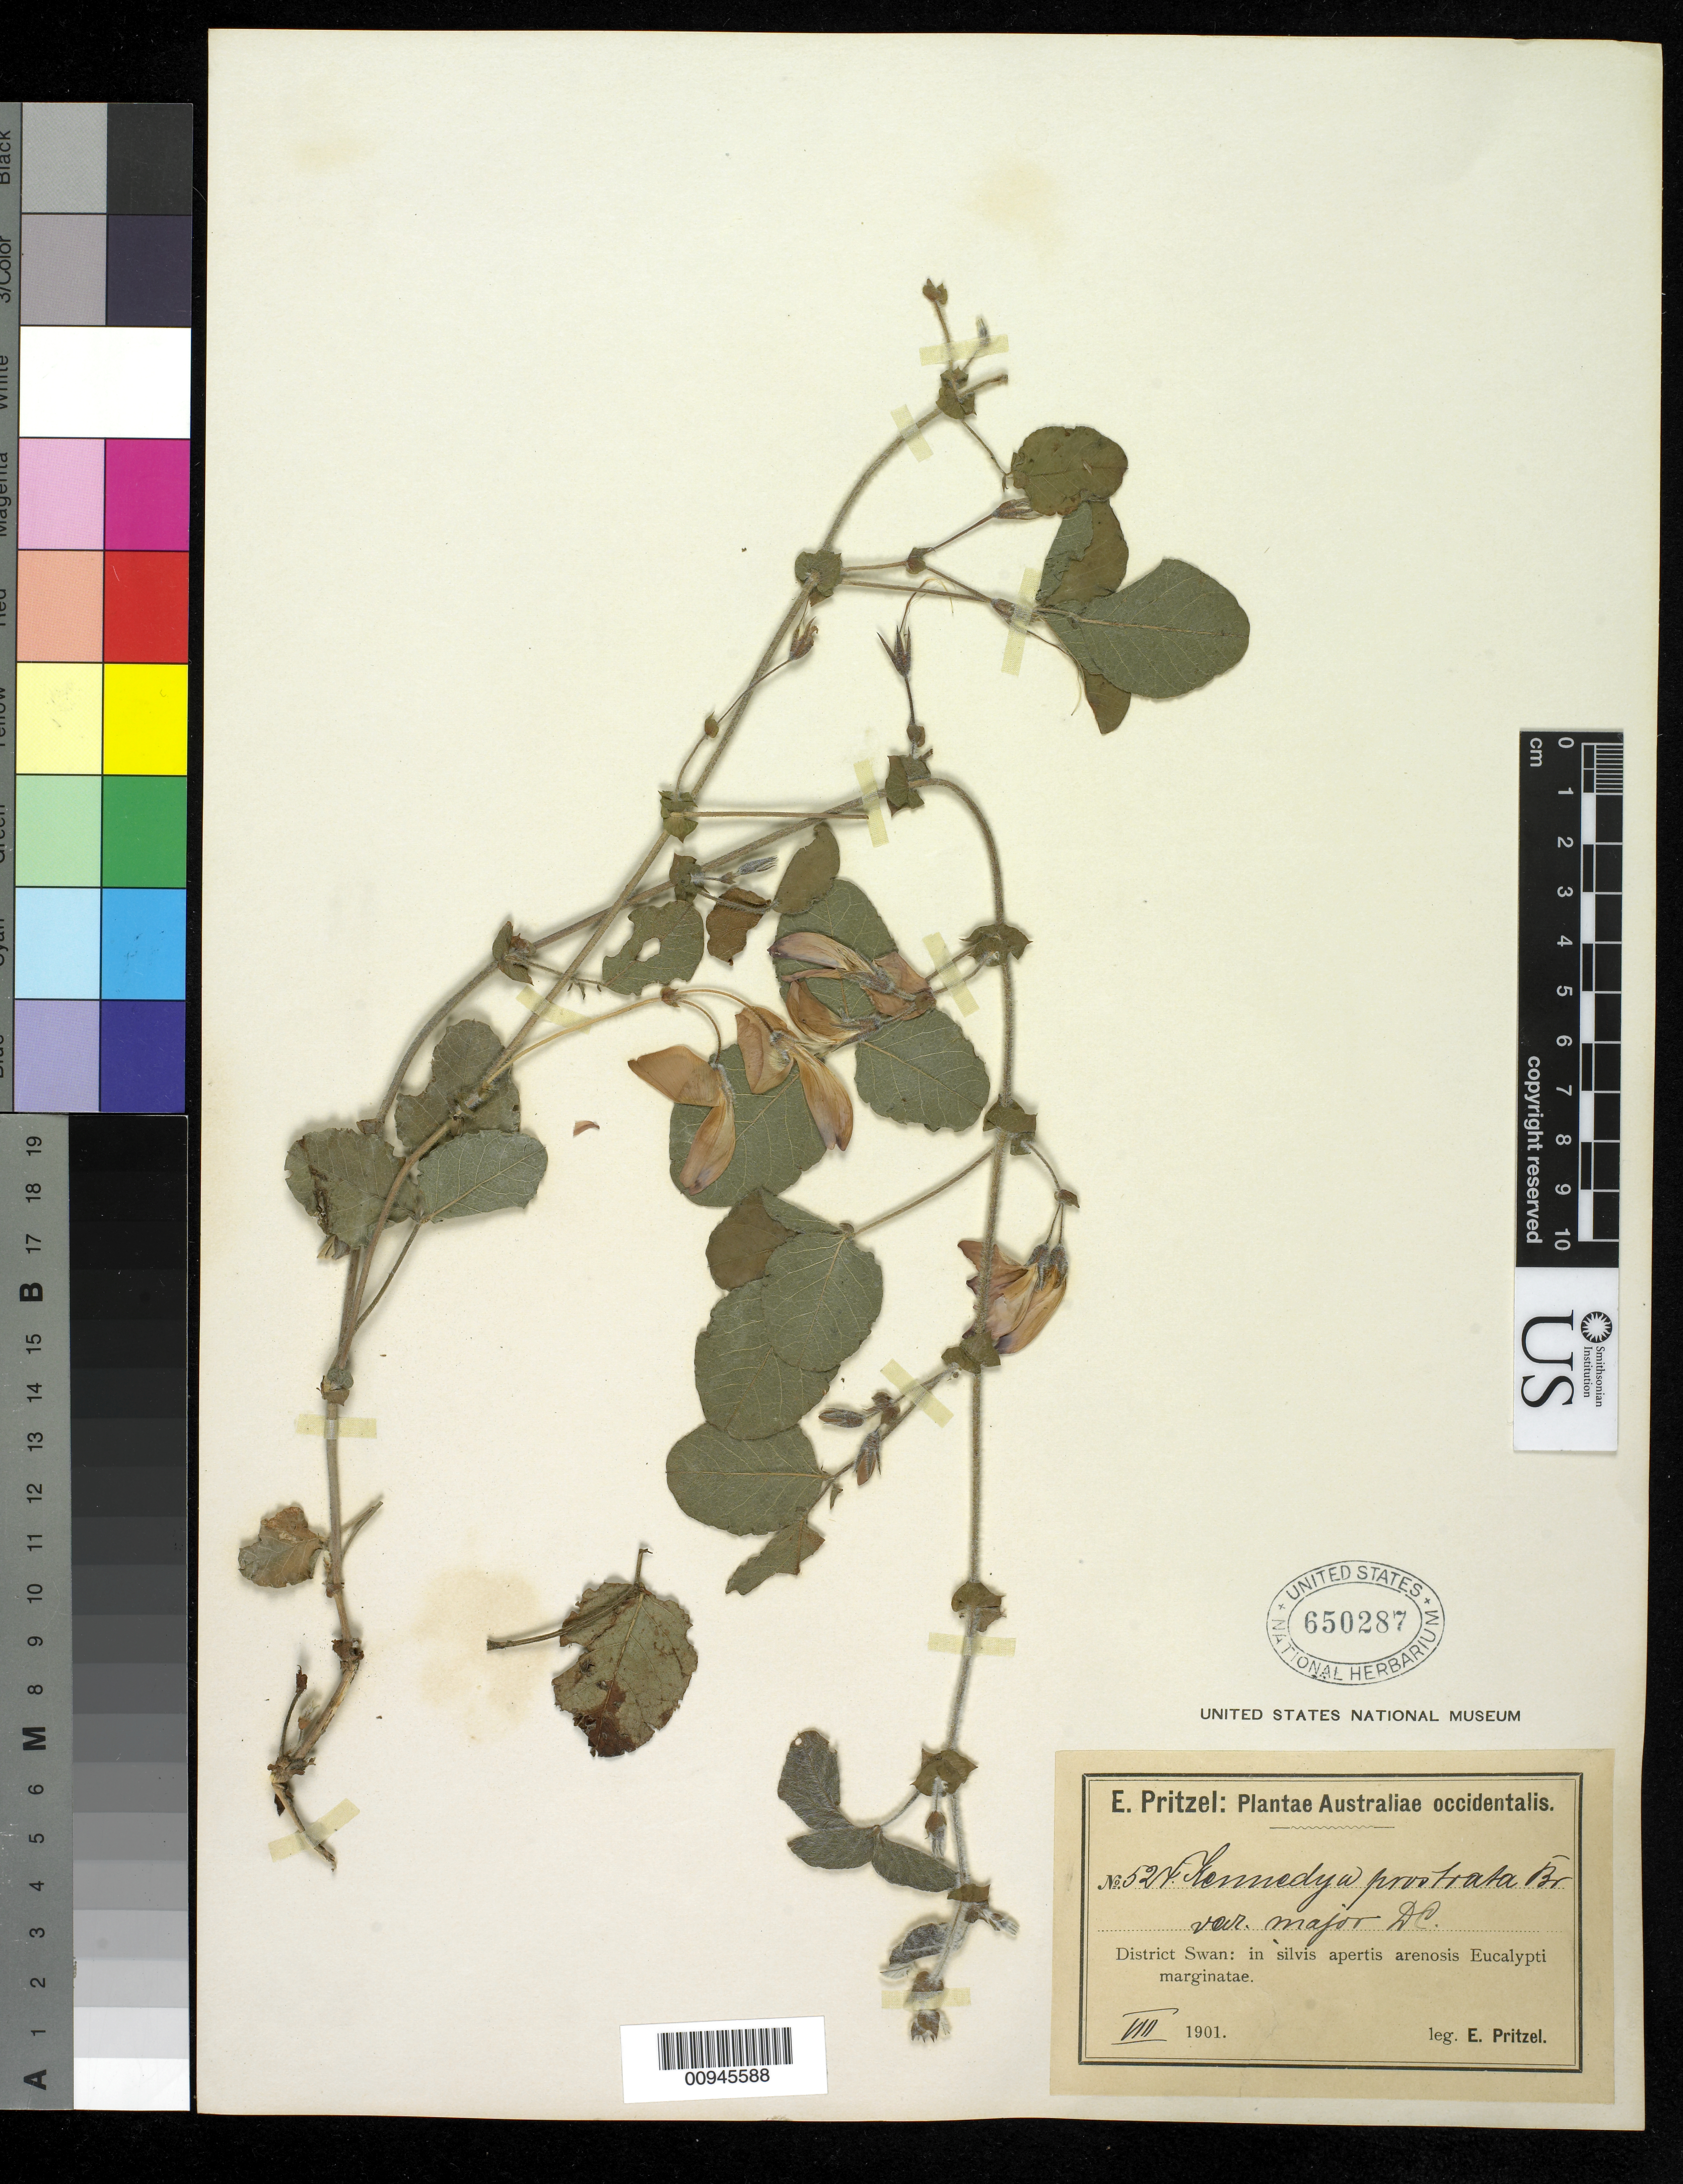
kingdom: Plantae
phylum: Tracheophyta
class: Magnoliopsida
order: Fabales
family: Fabaceae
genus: Kennedia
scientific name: Kennedia prostrata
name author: R. Br.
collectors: E. G. Pritzel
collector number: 524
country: Australia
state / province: Western Australia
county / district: Swan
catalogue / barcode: US 650287